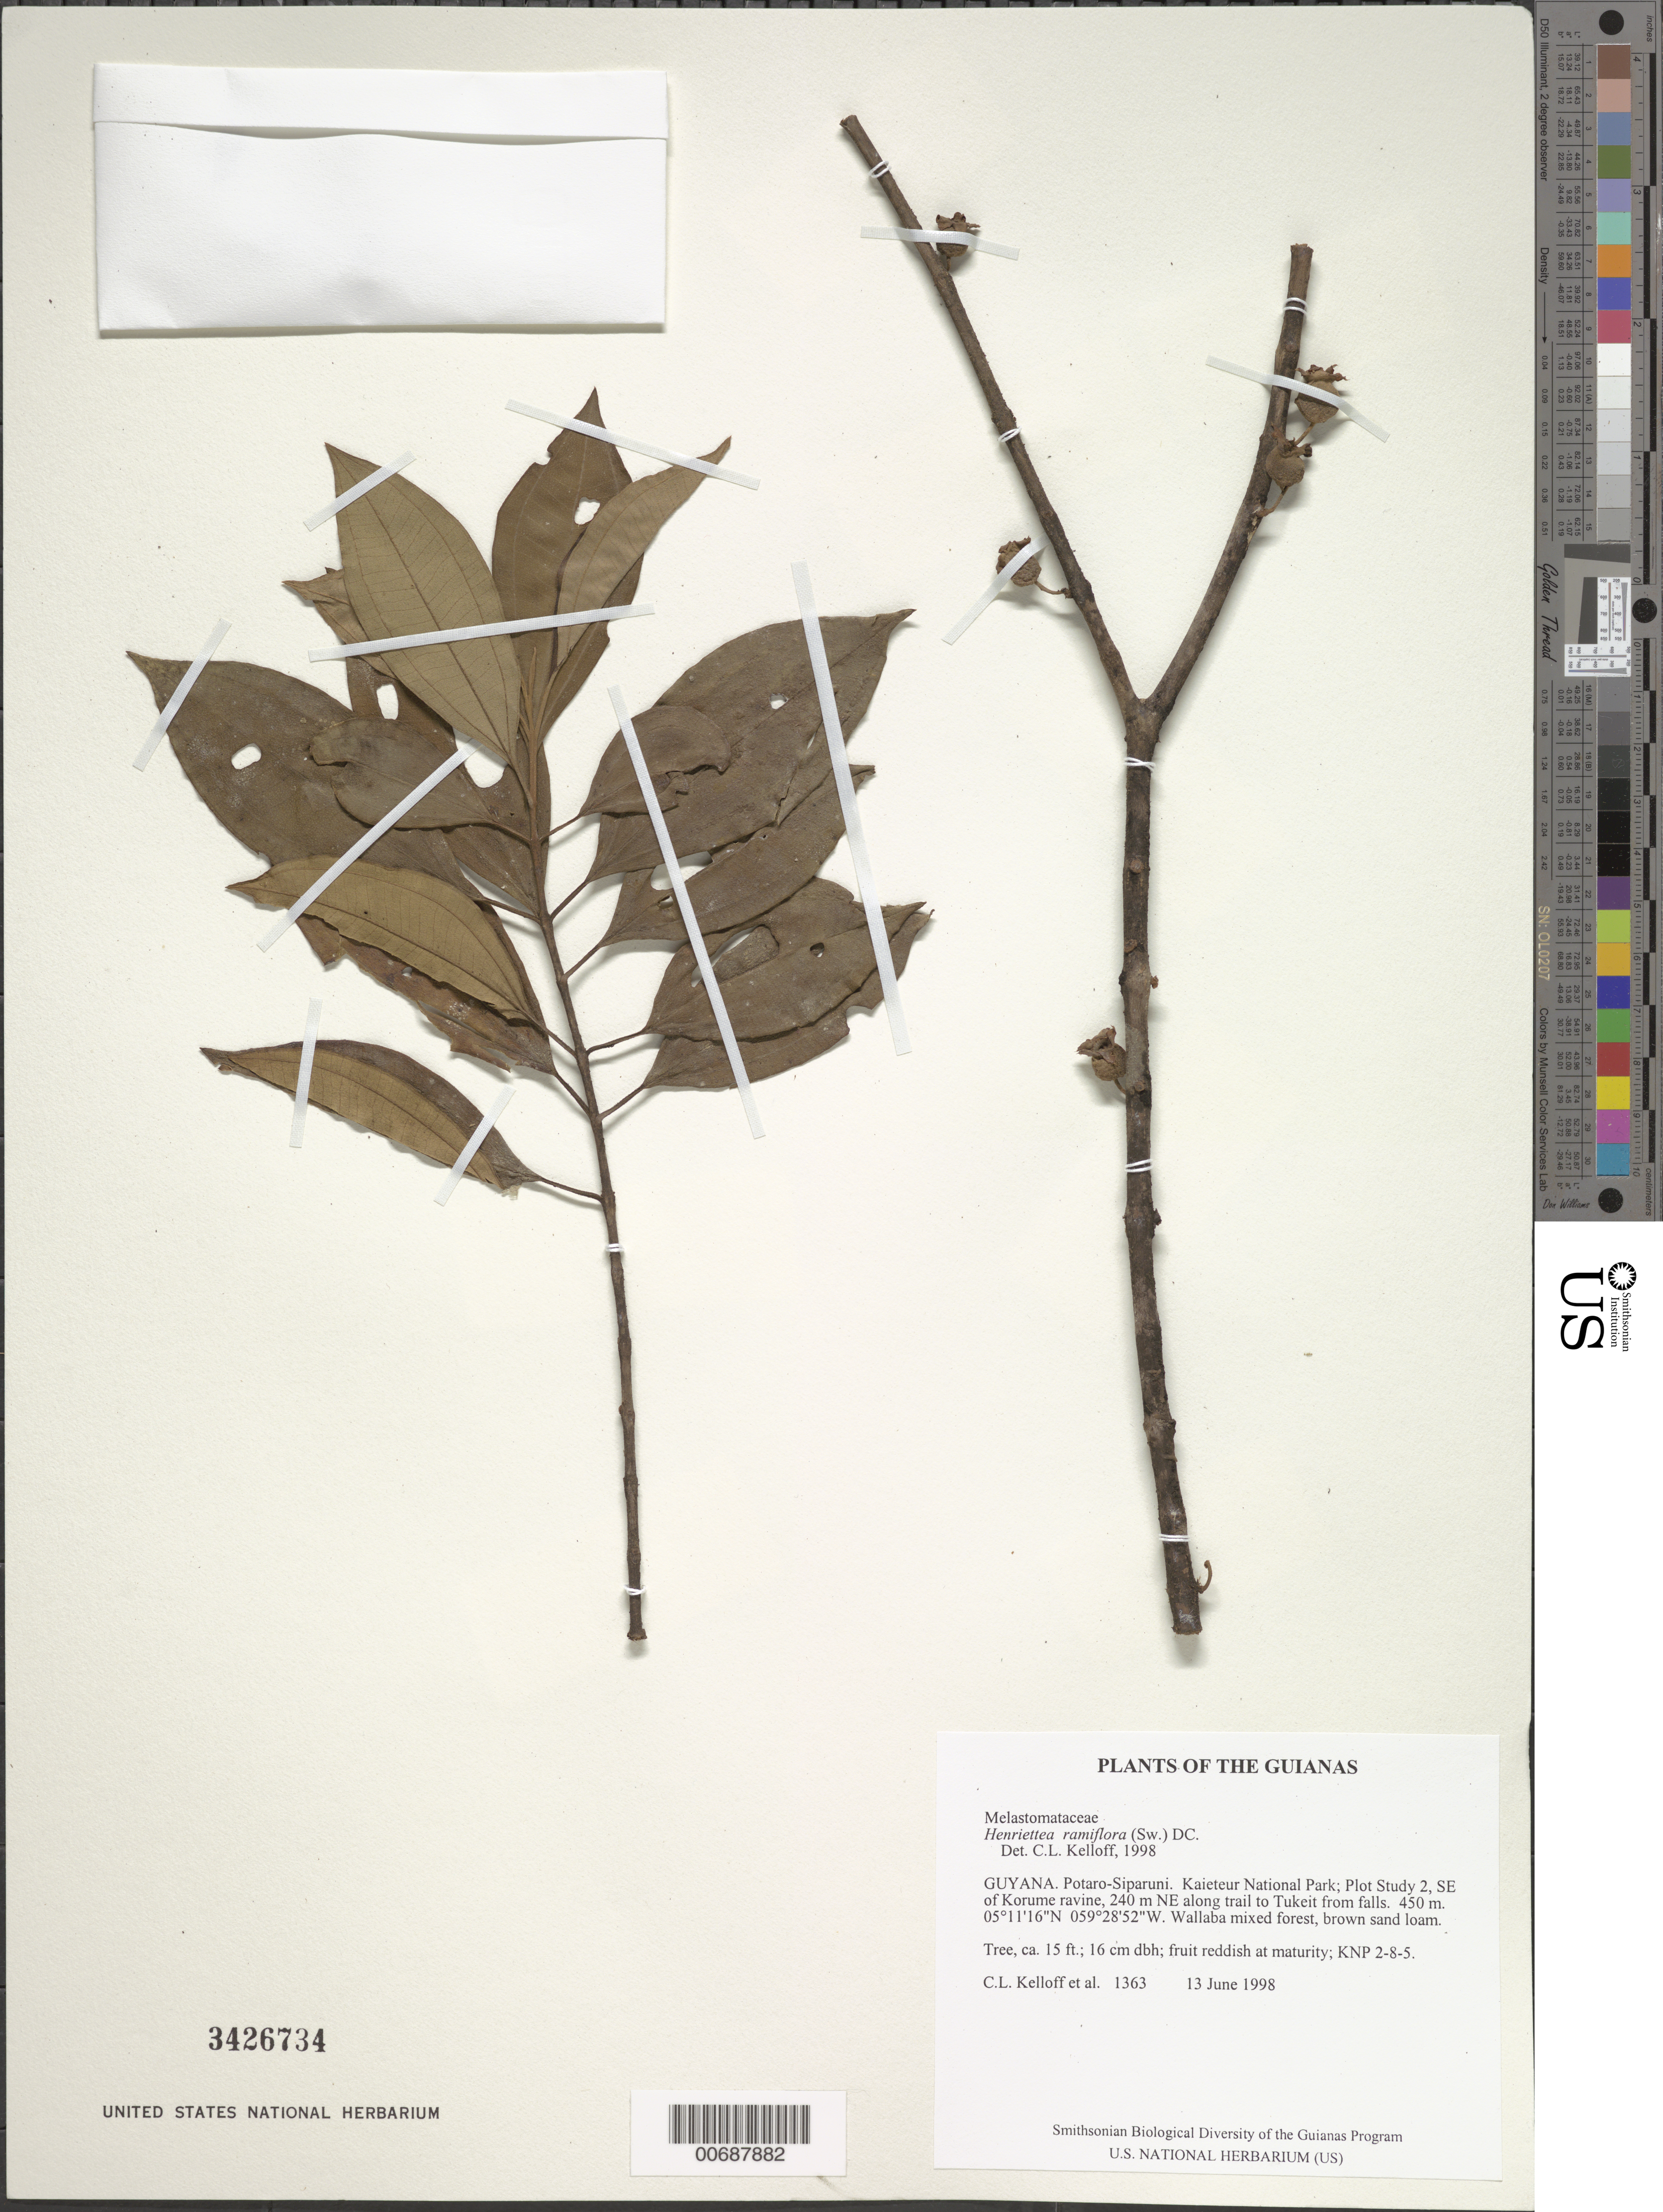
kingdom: Plantae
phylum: Tracheophyta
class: Magnoliopsida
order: Myrtales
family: Melastomataceae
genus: Henriettea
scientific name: Henriettea ramiflora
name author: (Sw.) DC.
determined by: Kelloff, Carol L., (US), Smithsonian Institution - National Museum of Natural History (UNITED STATES)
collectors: C. L. Kelloff, K. David, D. Jafferally, A. Sandoval & R. Williams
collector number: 1363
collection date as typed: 13 June 1998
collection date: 1998-06-13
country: Guyana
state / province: Potaro-Siparuni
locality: Kaieteur National Park; Plot Study 2, SE of Korume ravine, 240 m NE along trail to Tukeit from falls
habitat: Wallaba mixed forest, brown sand loam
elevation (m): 450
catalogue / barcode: US 3426734